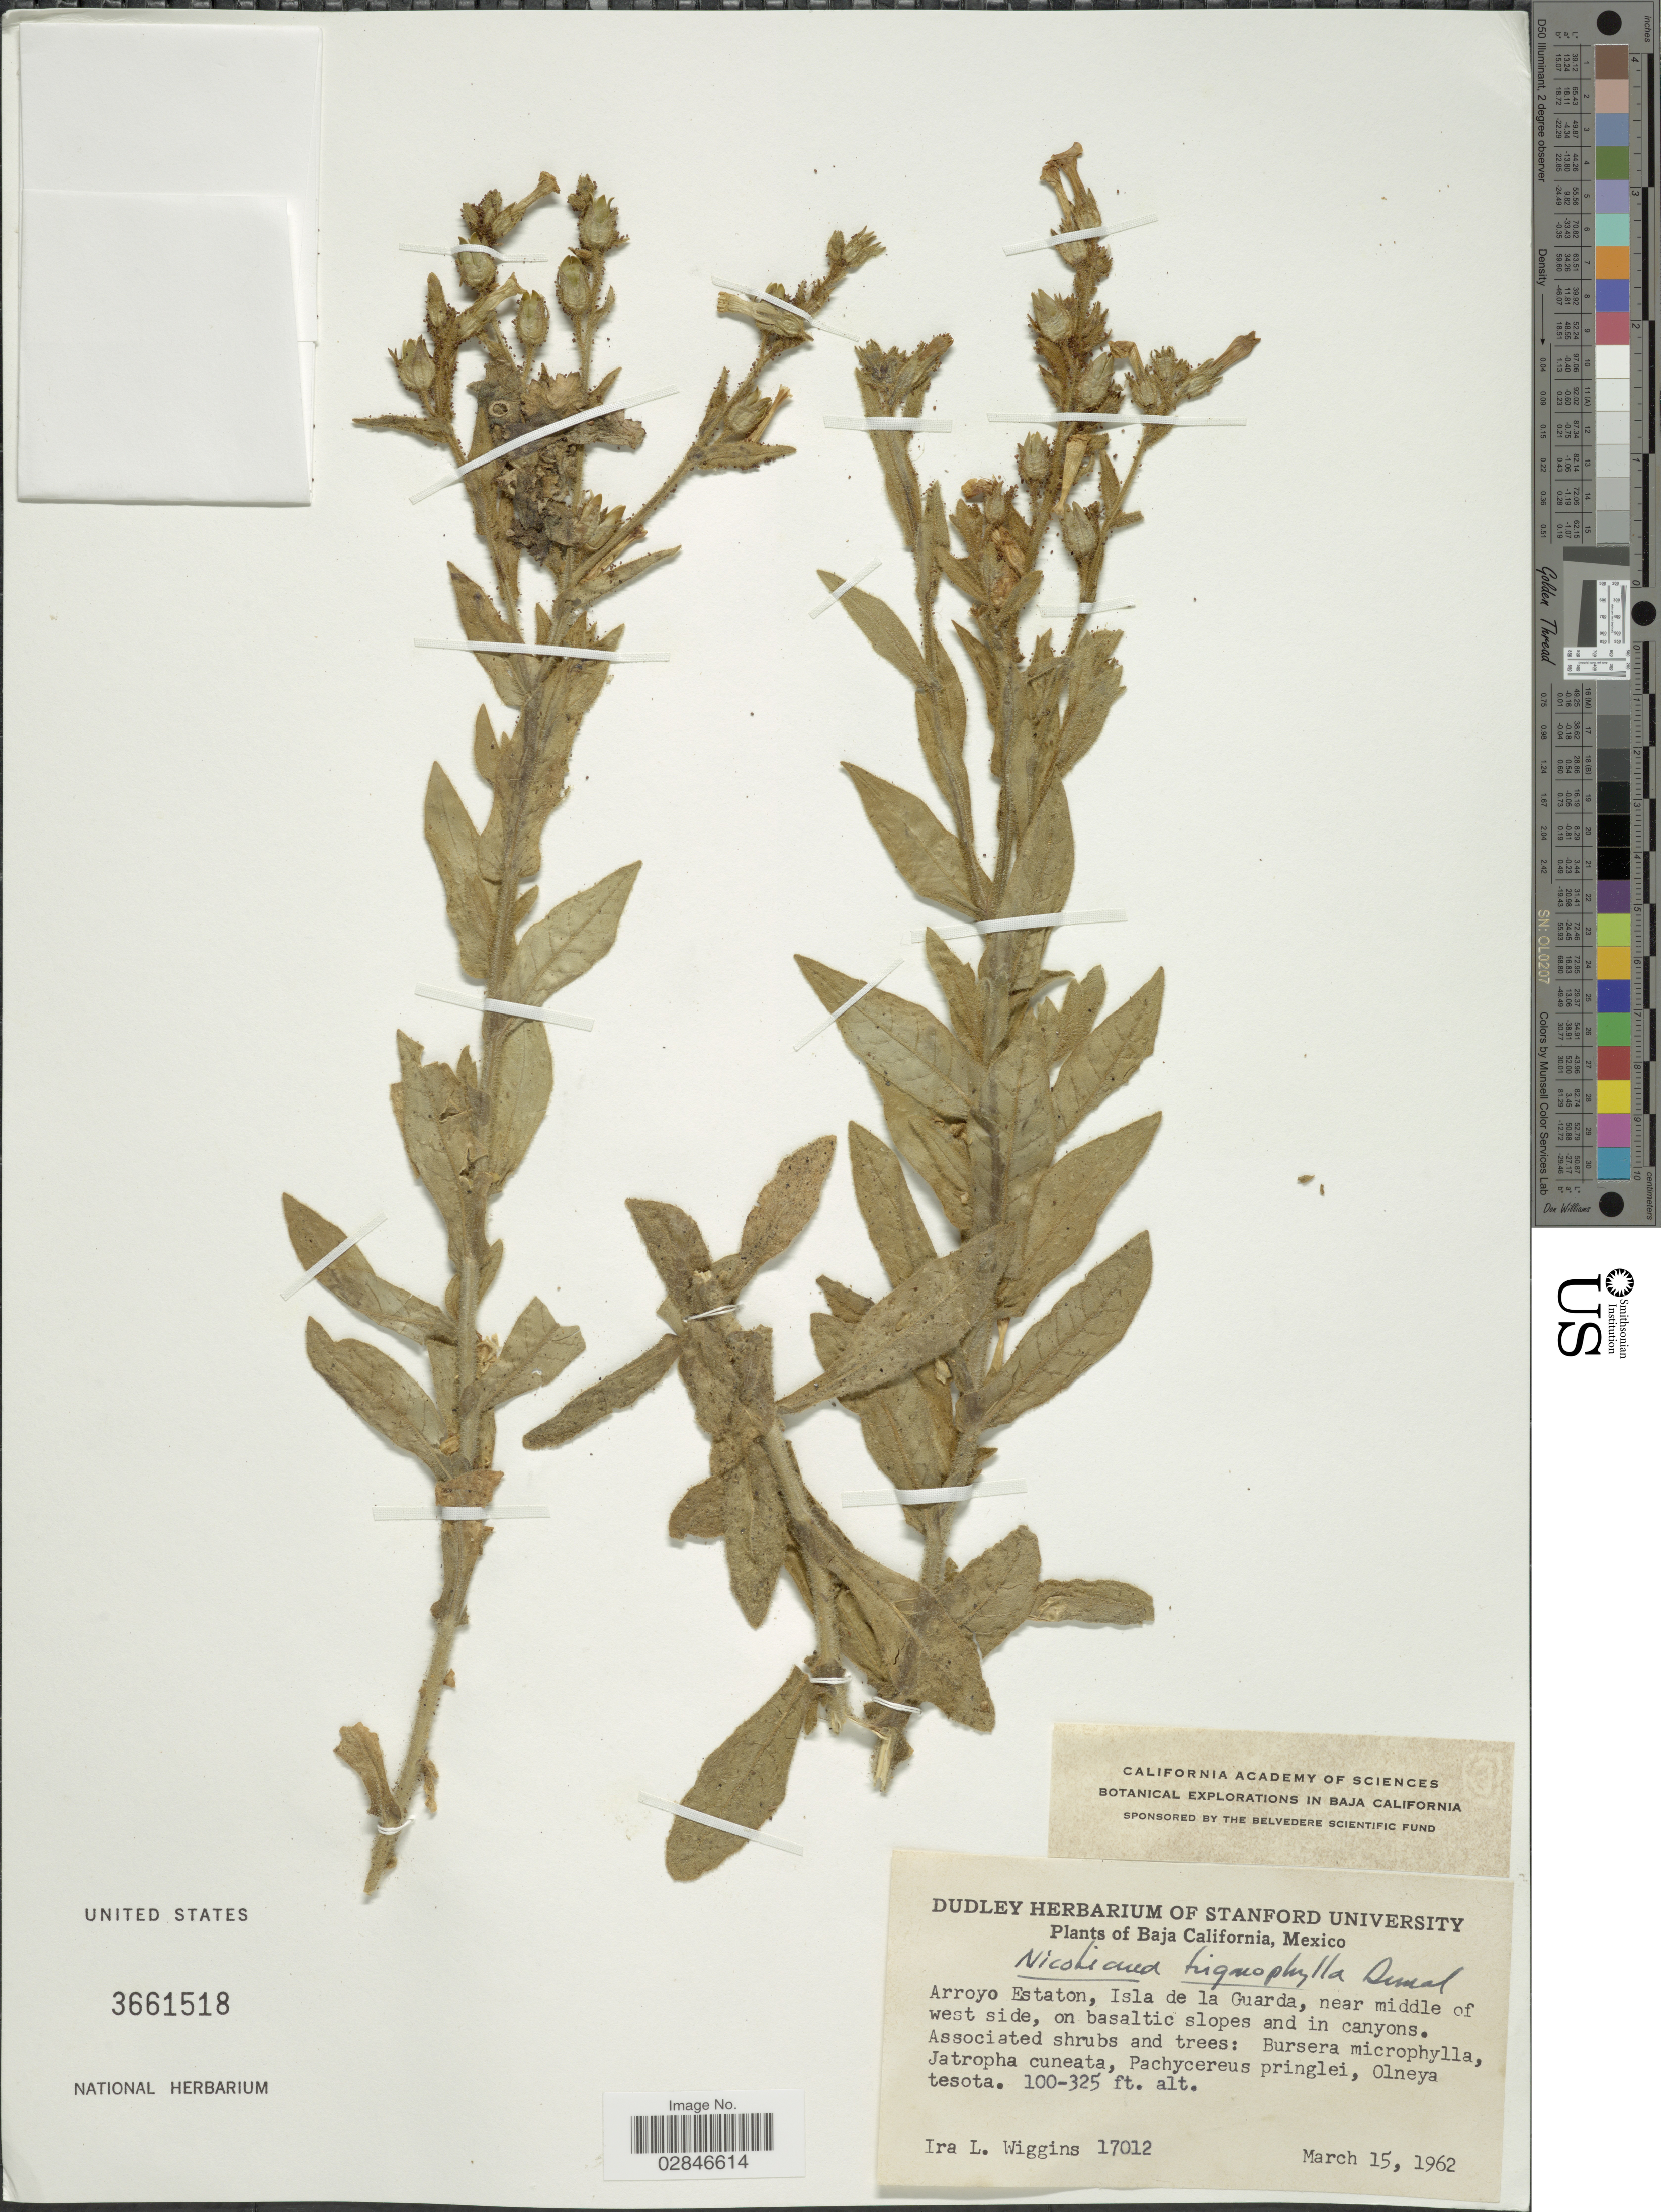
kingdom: Plantae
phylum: Tracheophyta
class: Magnoliopsida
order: Solanales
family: Solanaceae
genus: Nicotiana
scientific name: Nicotiana trigonophylla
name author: Dunal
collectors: I. L. Wiggins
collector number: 17012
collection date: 1962-03-15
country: Mexico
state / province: Baja California Norte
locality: Arroyo Estaton, Isla de la Guarda, near middle of west side.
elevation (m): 30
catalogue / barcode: US 3661518